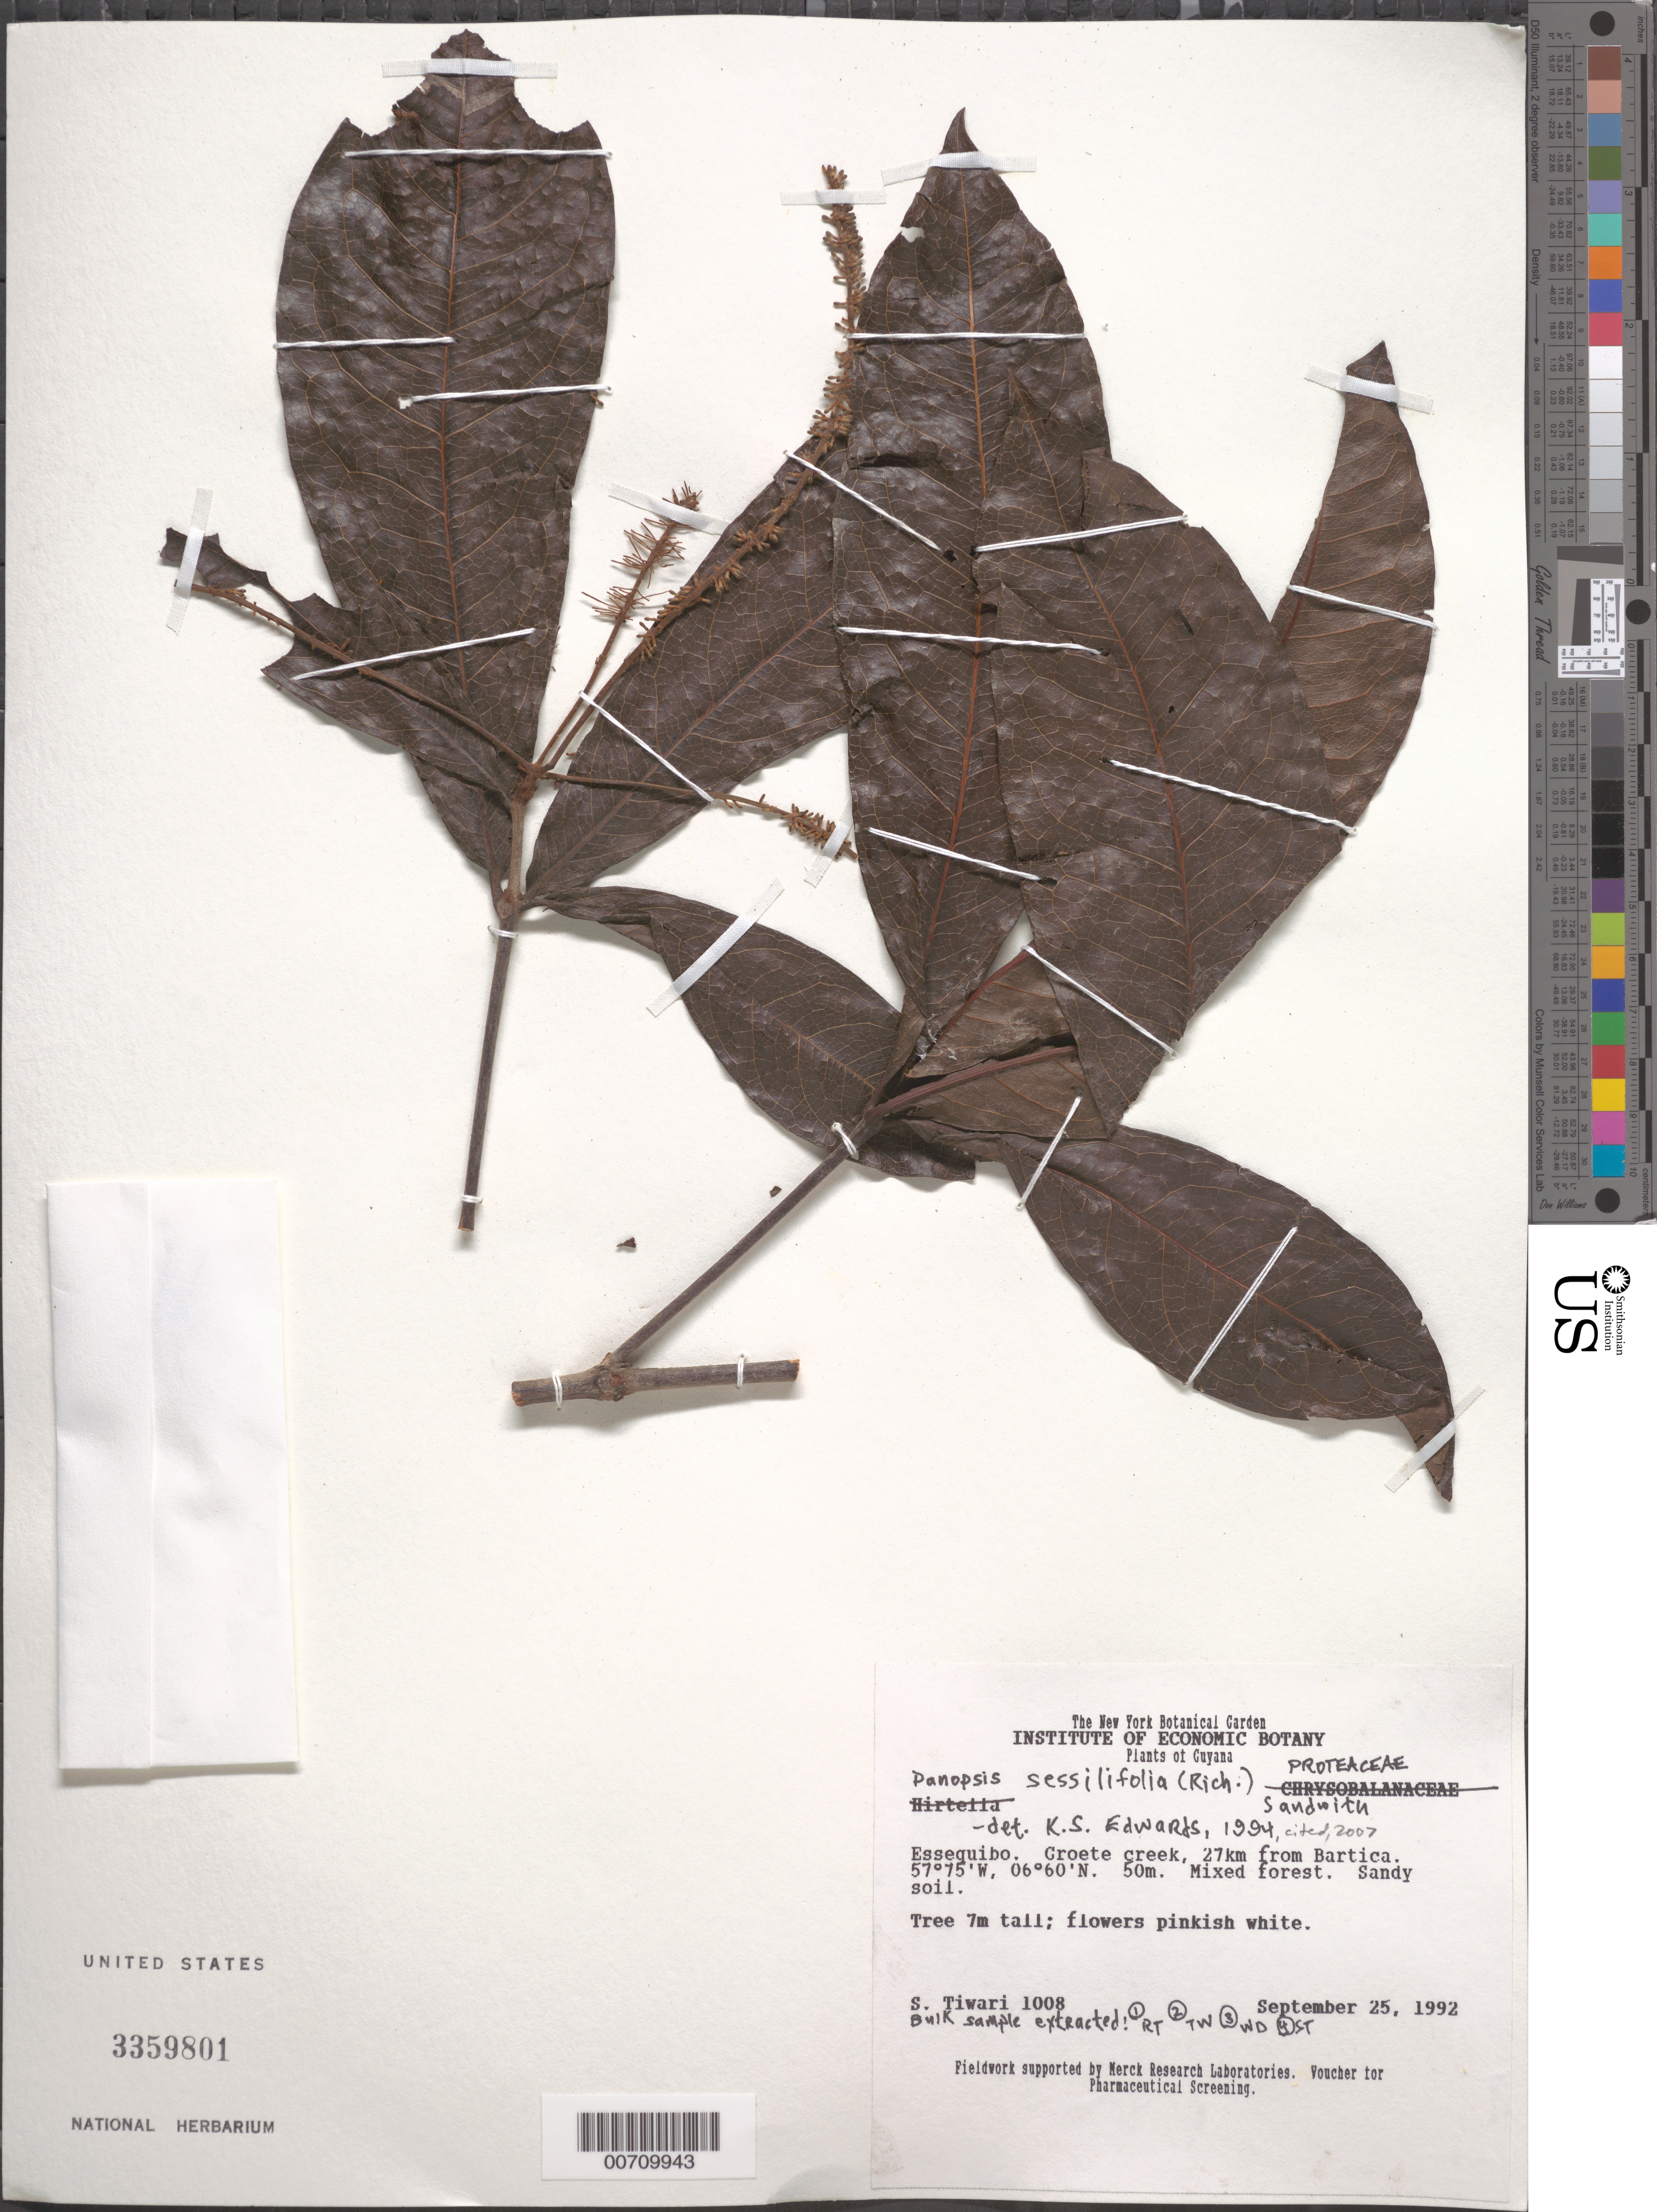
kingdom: Plantae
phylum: Tracheophyta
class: Magnoliopsida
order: Proteales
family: Proteaceae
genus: Panopsis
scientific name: Panopsis sessilifolia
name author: (Rich.) Sandwith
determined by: Edwards, K. S.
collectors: S. Tiwari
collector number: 1008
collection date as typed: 25-Sep-92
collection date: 1992-09-25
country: Guyana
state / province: Essequibo Isl-W. Demerara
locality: Essequibo; Groete Creek, 27 km from Bartica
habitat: Mixed forest, sandy soil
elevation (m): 50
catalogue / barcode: US 3359801